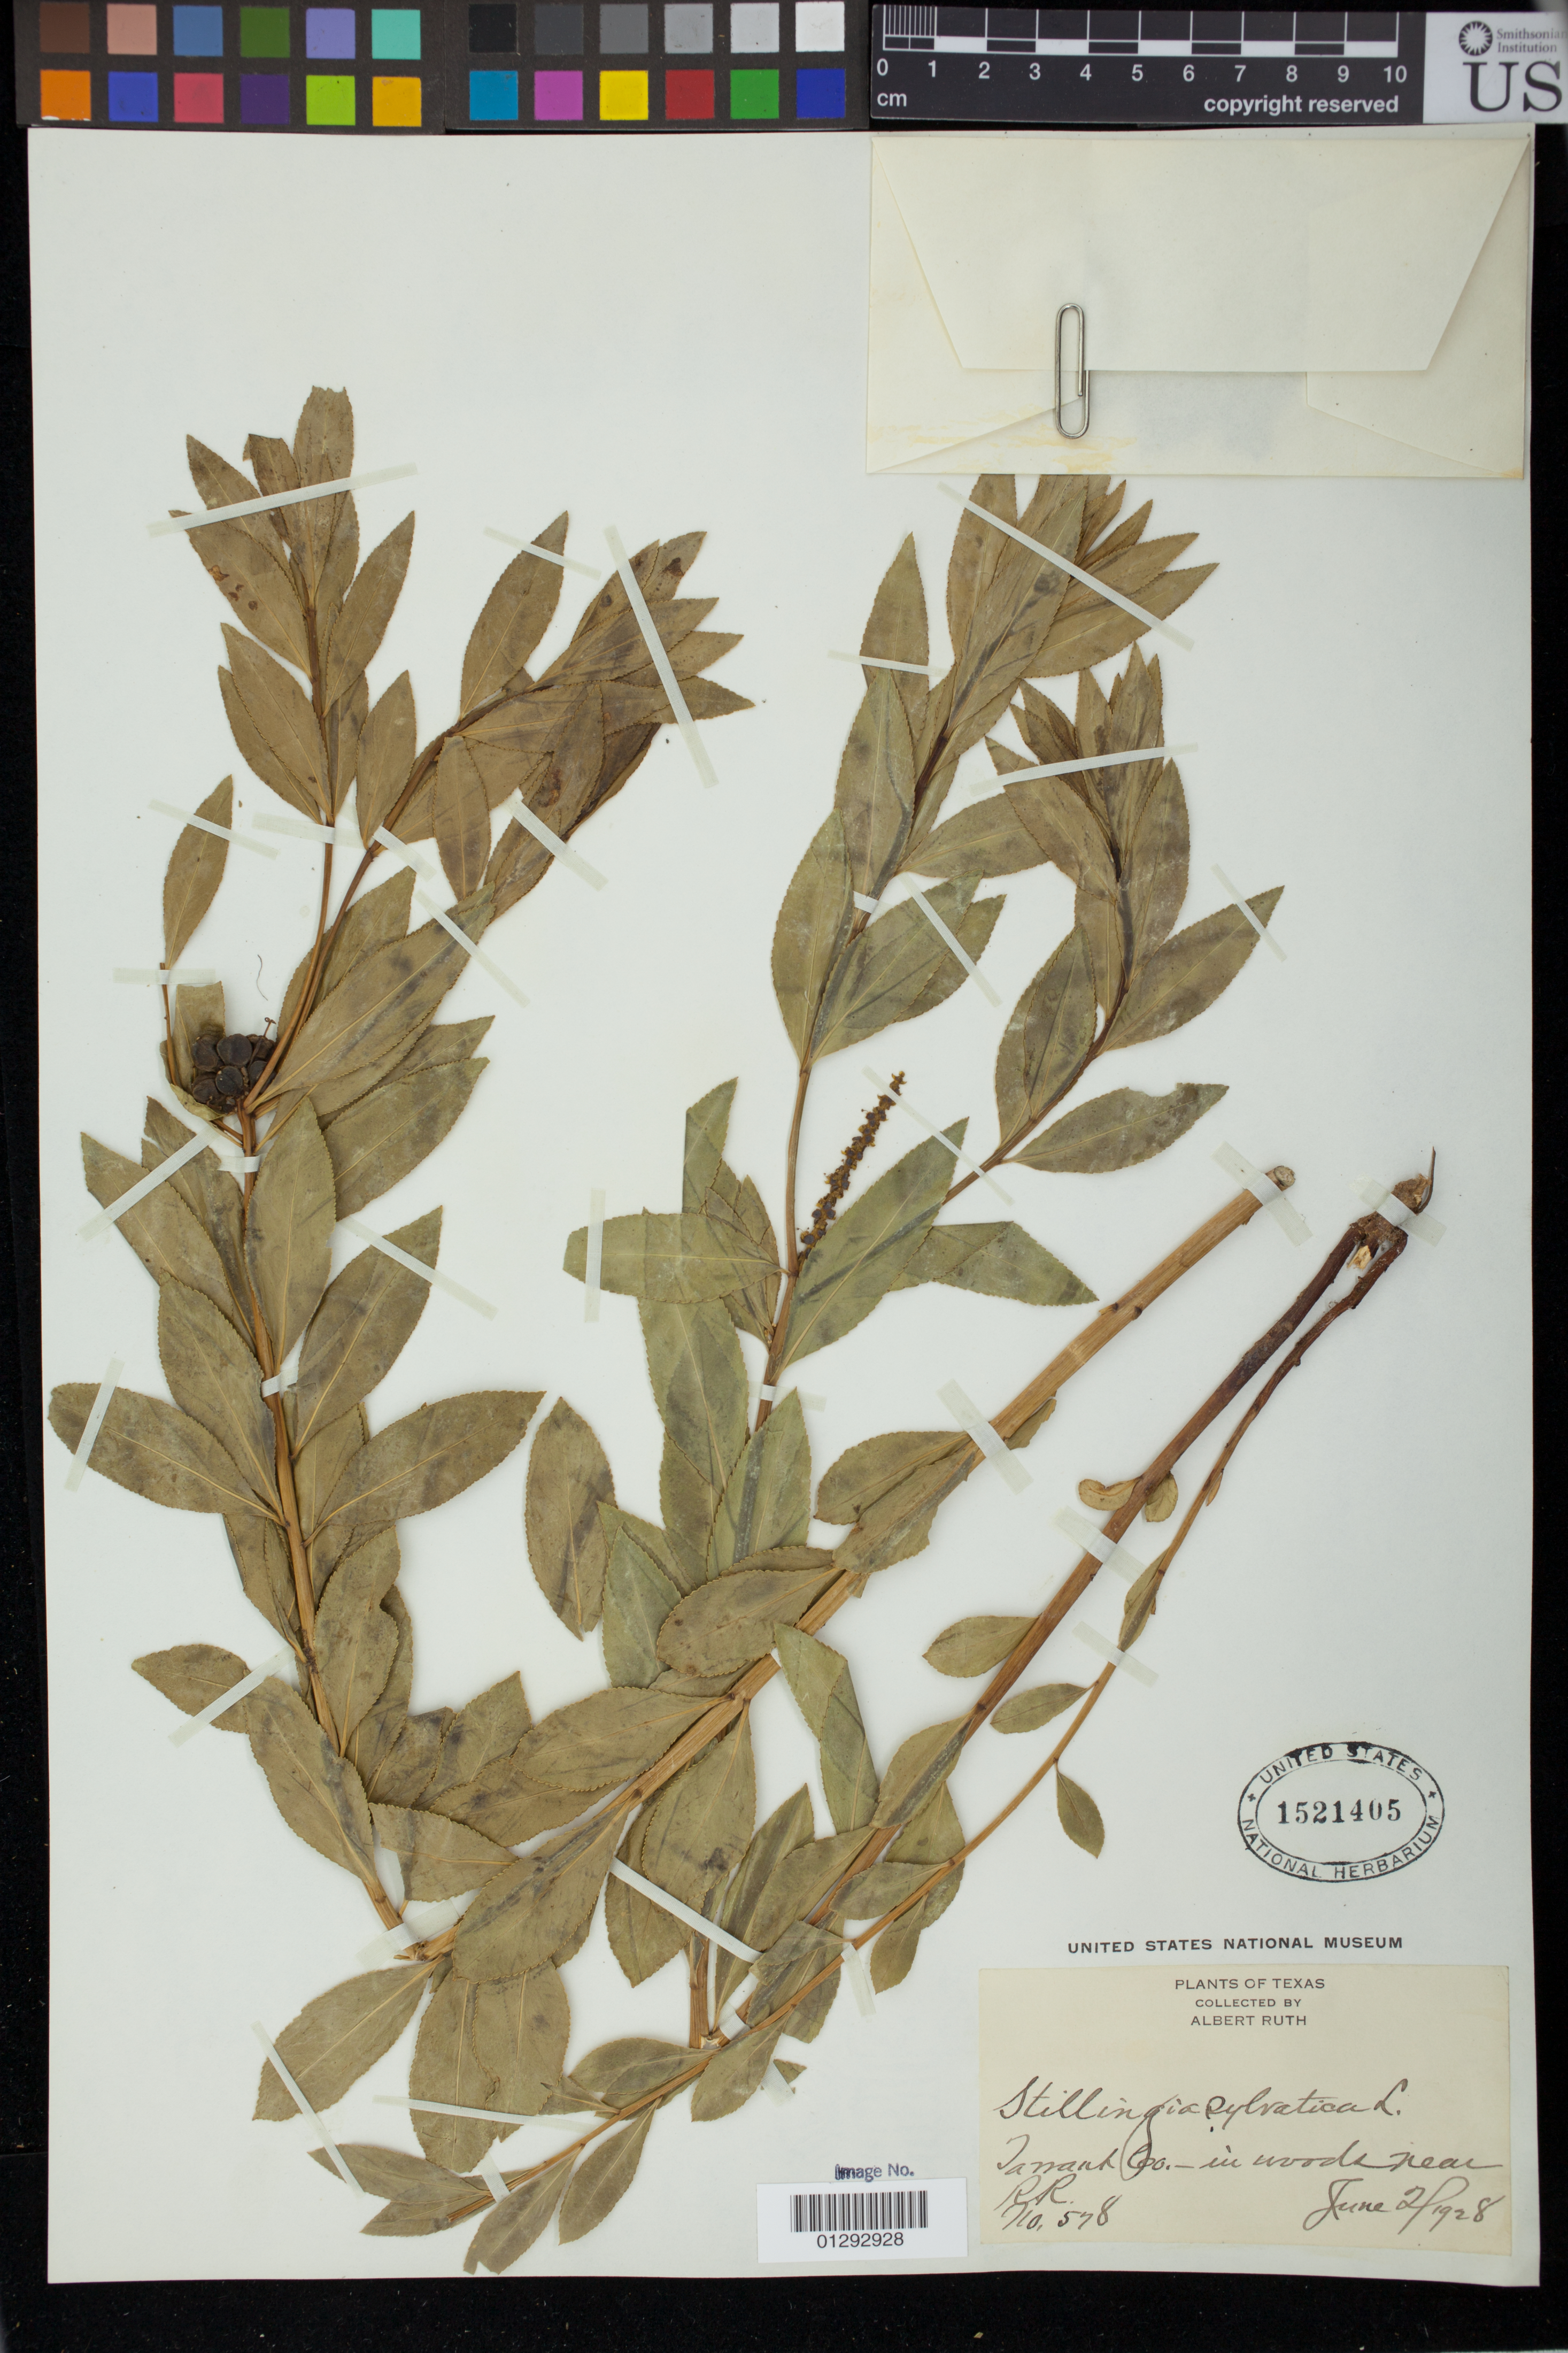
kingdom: Plantae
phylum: Tracheophyta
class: Magnoliopsida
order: Malpighiales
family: Euphorbiaceae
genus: Stillingia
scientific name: Stillingia sylvatica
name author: L.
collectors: A. Ruth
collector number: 578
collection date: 1928-06-21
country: United States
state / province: Texas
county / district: Tarrant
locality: in woods near RR.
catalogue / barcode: US 1521405